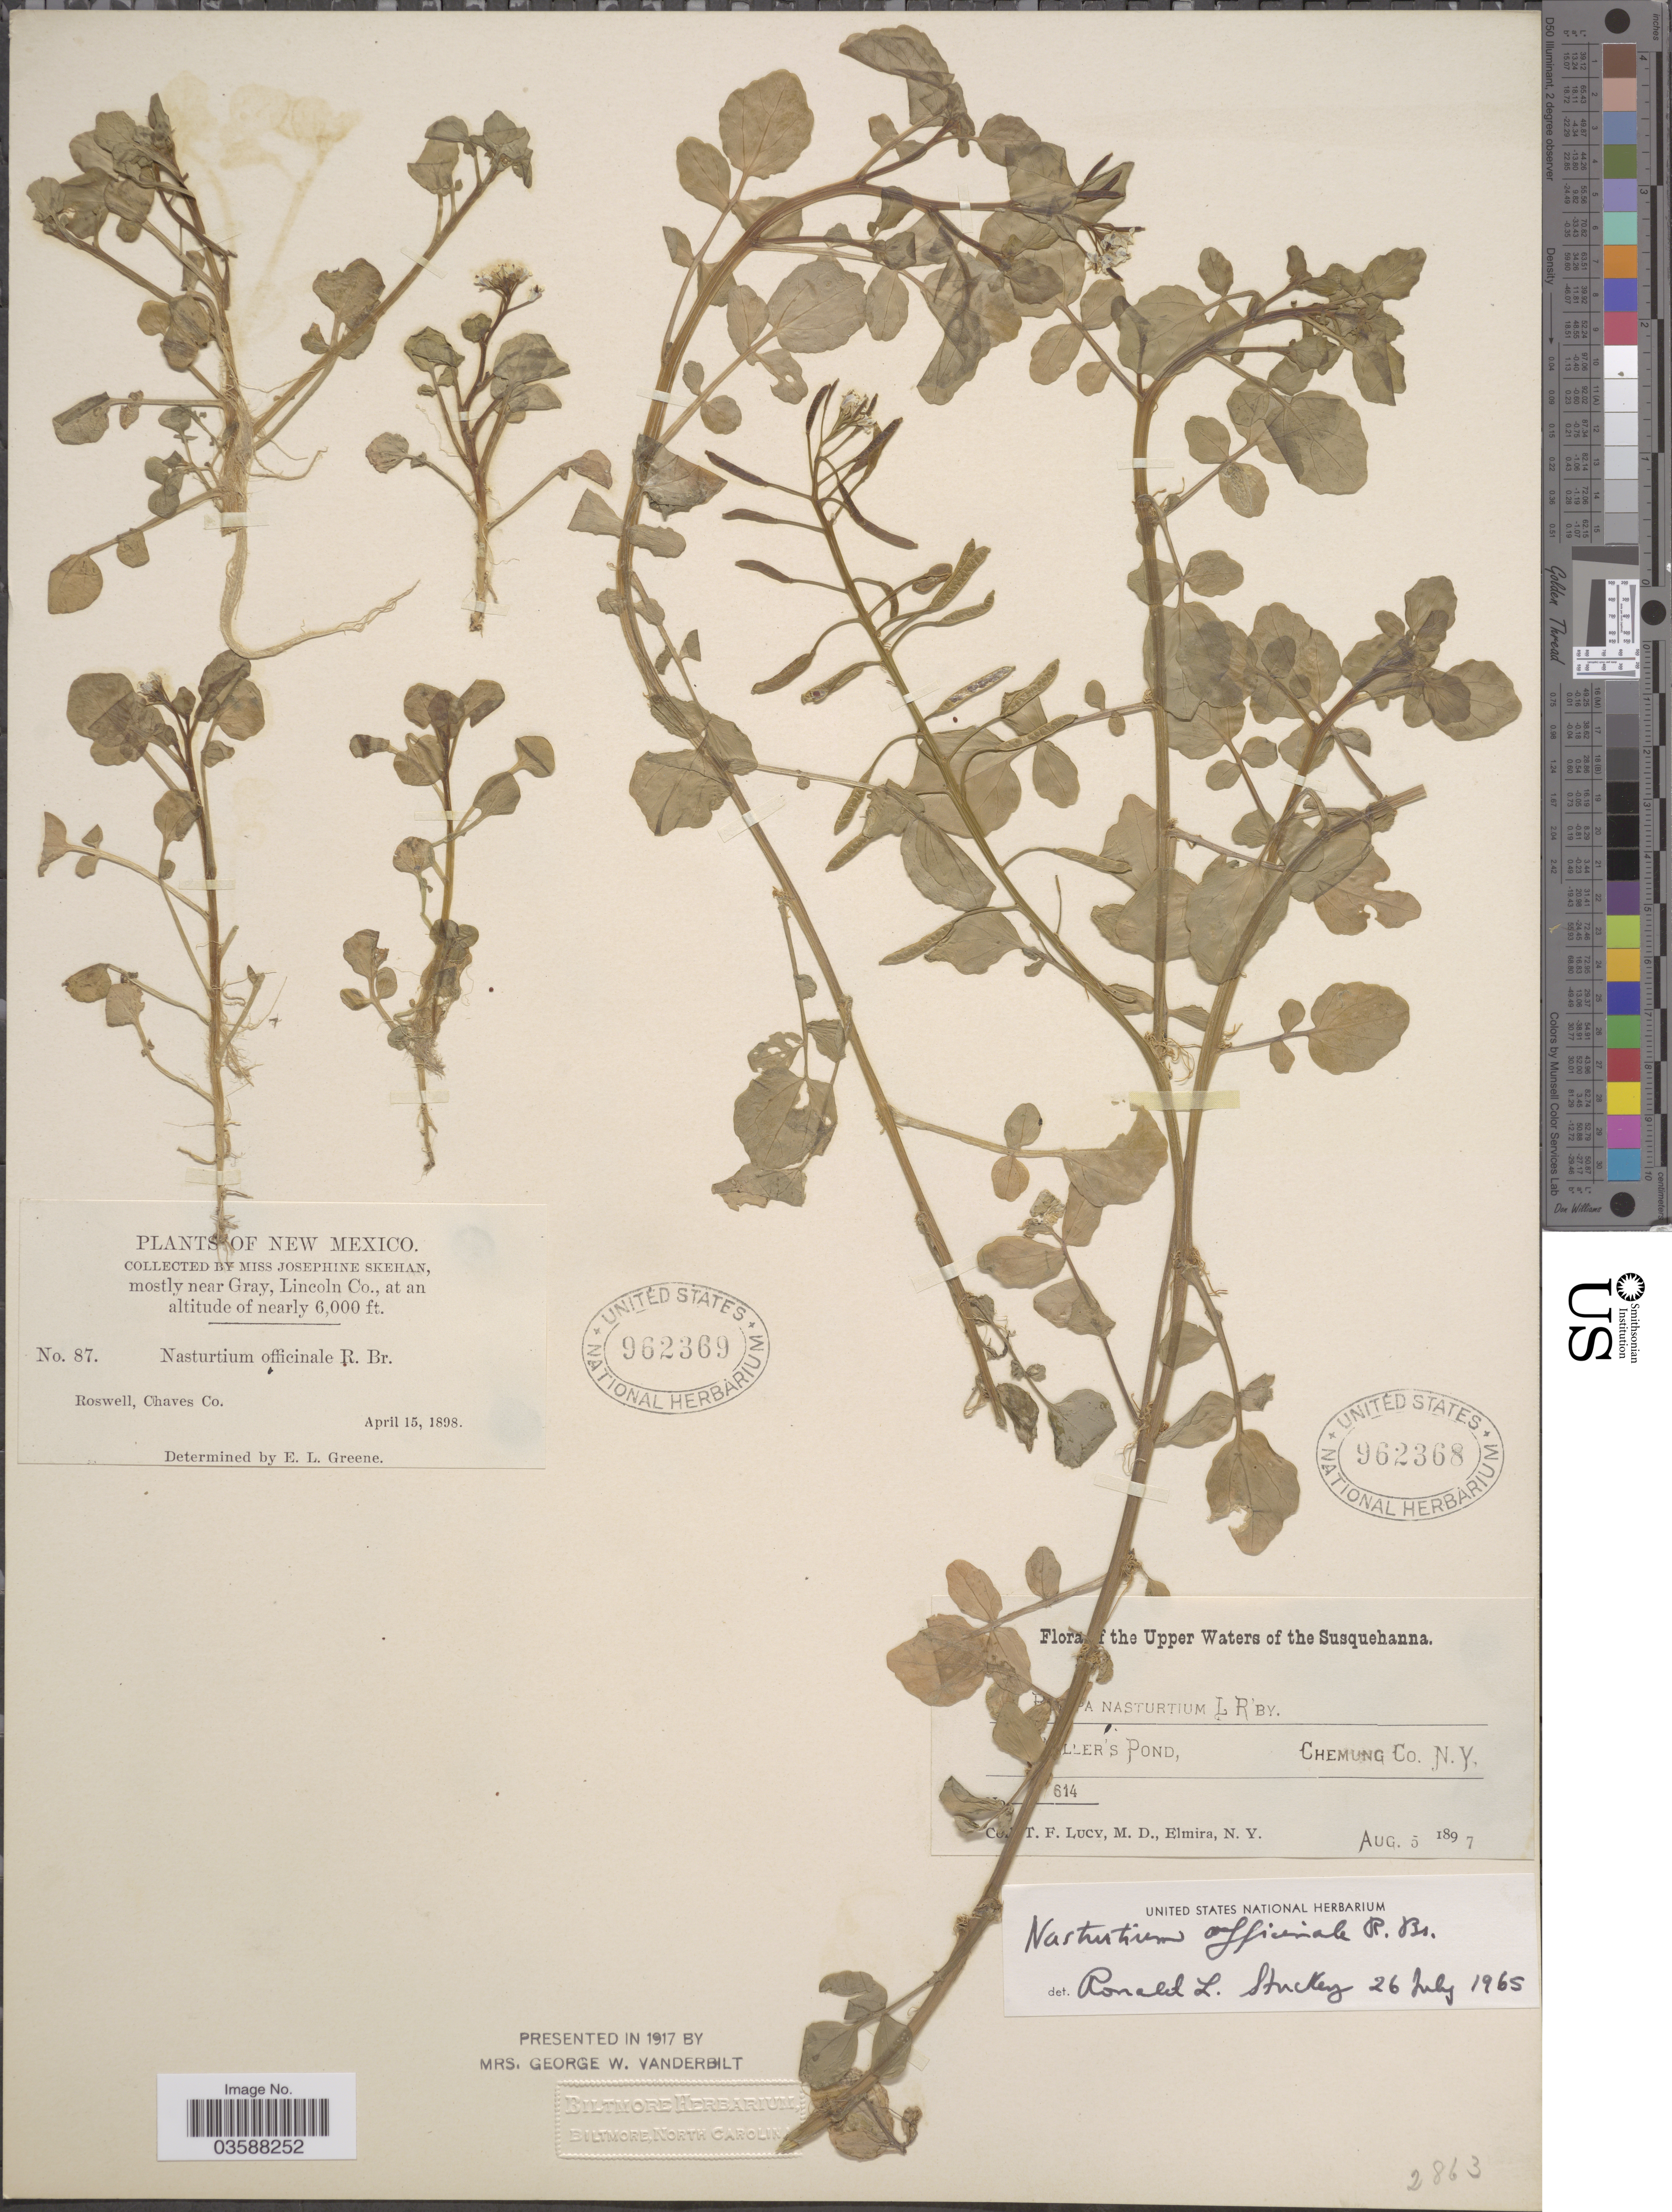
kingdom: Plantae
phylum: Tracheophyta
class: Magnoliopsida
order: Brassicales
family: Brassicaceae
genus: Nasturtium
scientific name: Nasturtium officinale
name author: R. Br.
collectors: T. Lucy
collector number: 614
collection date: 1897-08-05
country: United States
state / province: New York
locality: The Upper Waters of the Susquehanna. [illegible text]ller's Pond, Chemung Co.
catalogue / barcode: US 962368-2